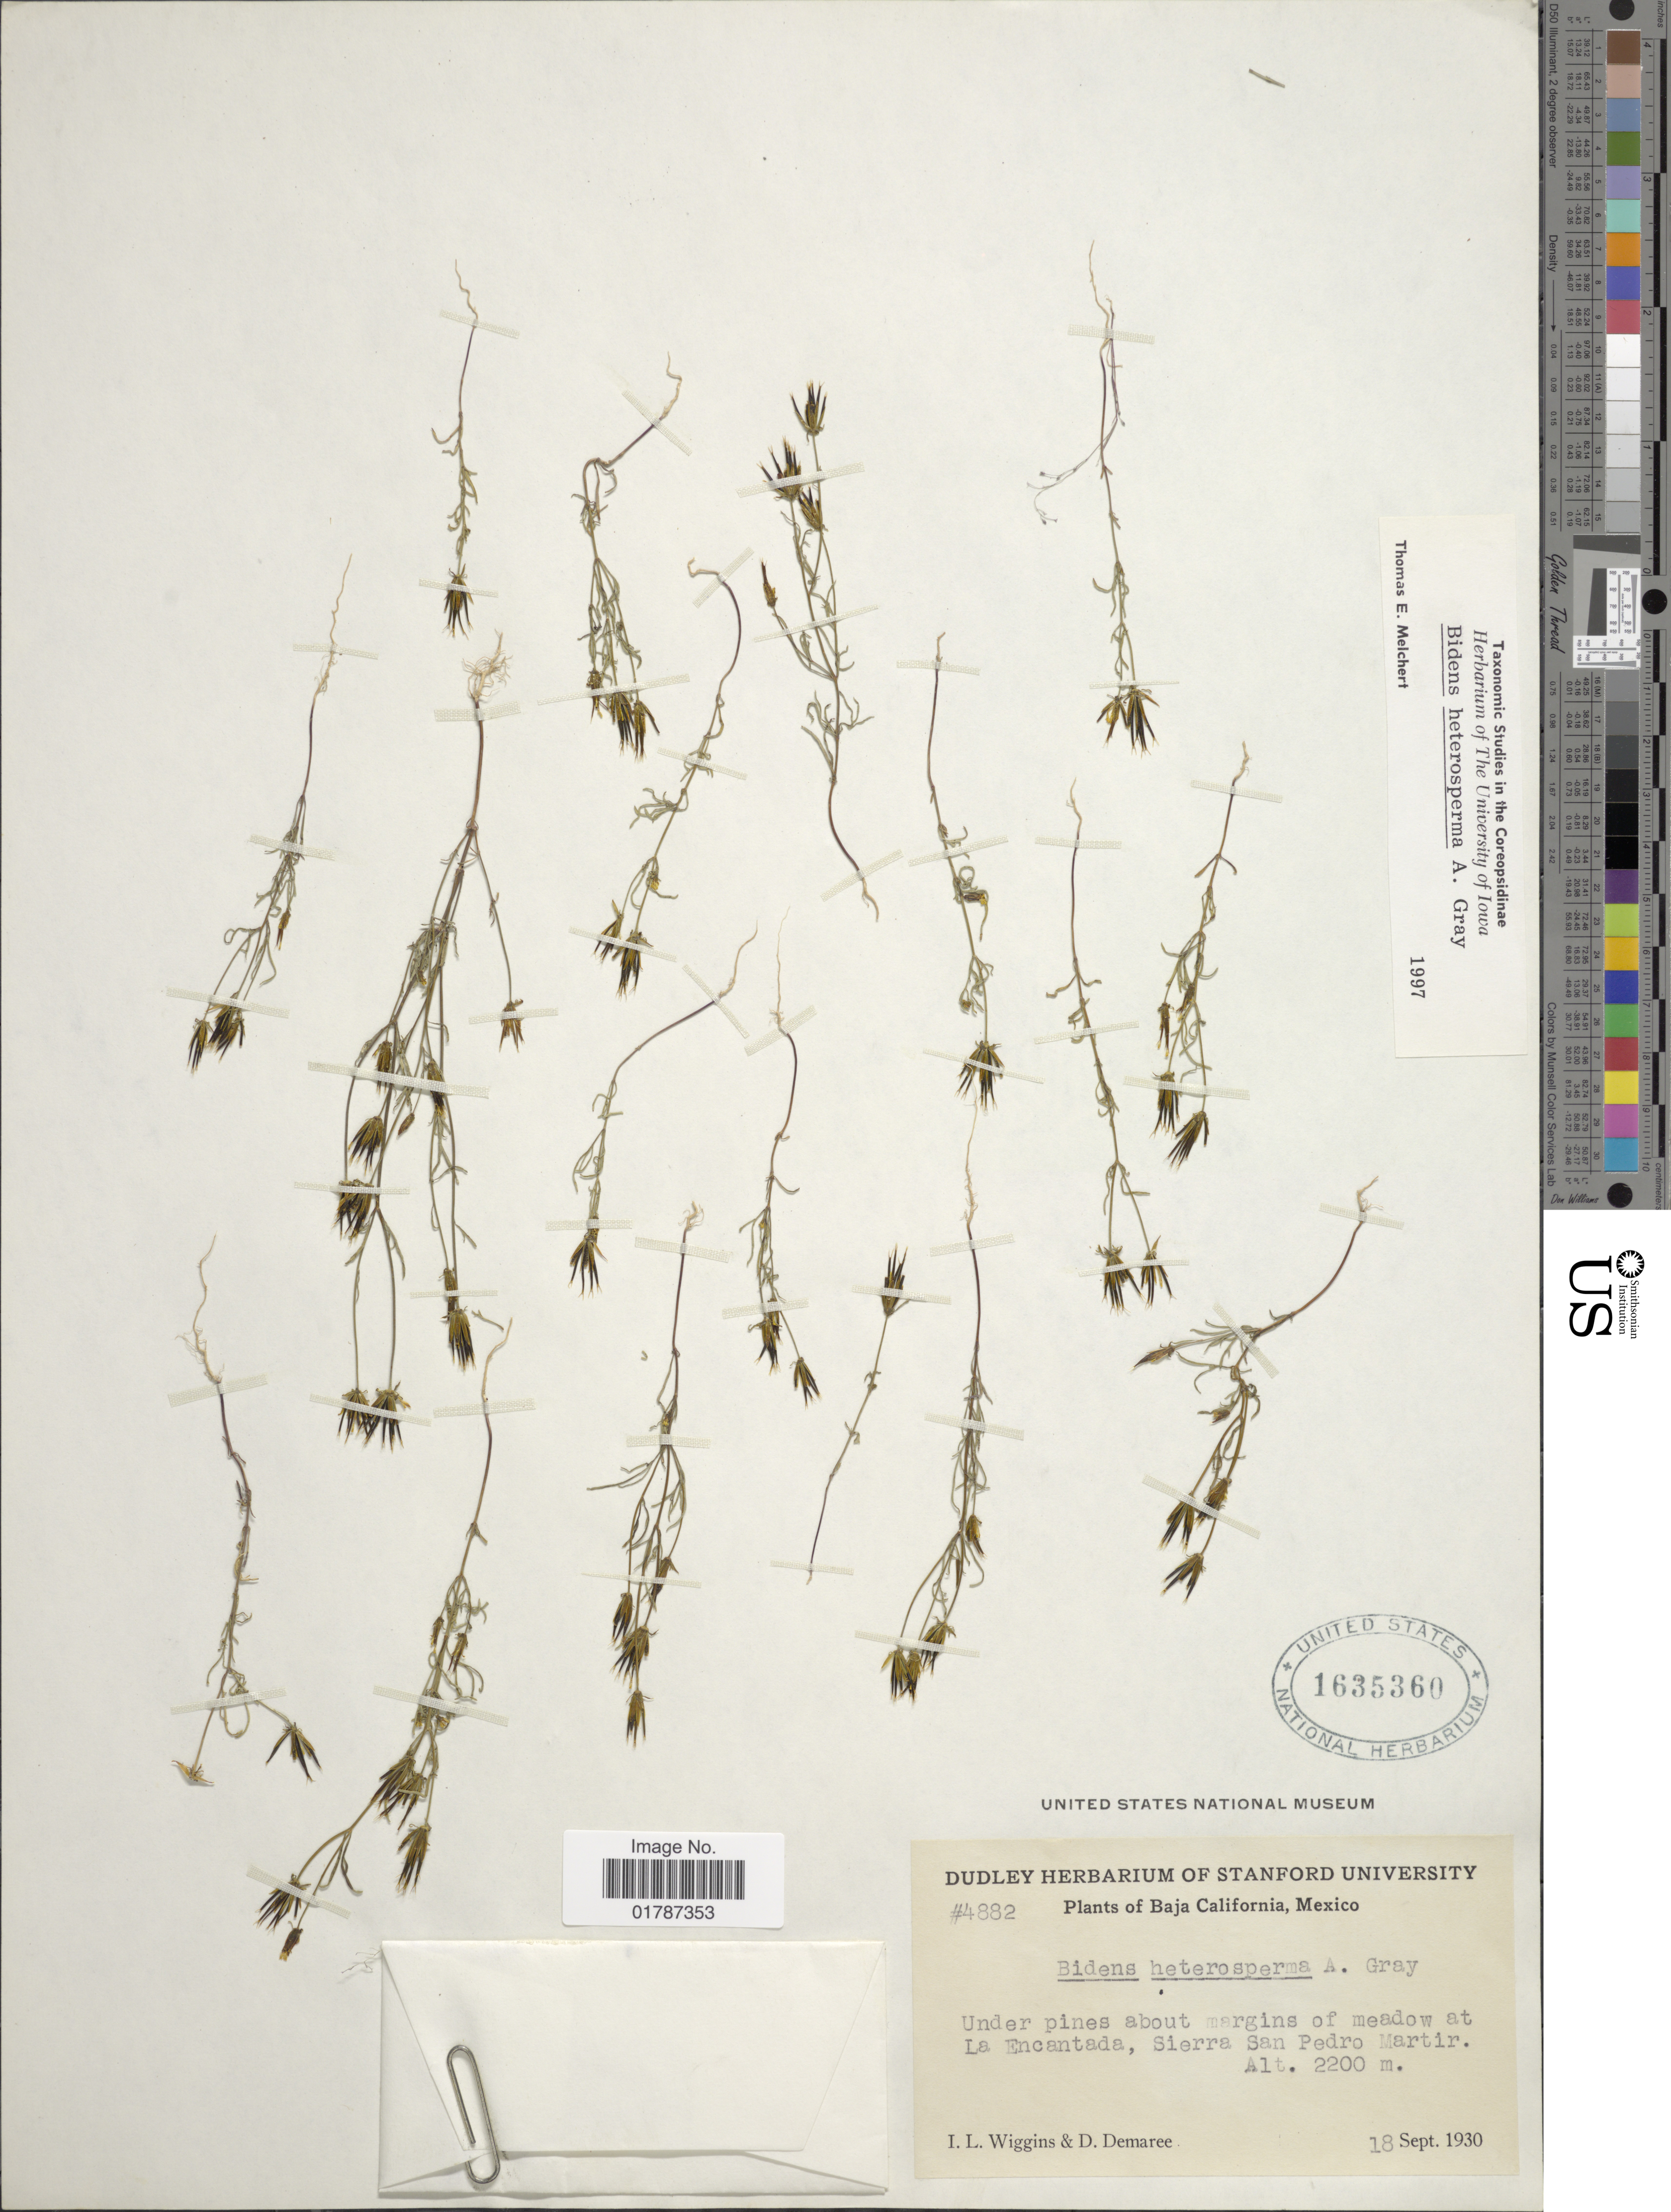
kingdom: Plantae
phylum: Tracheophyta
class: Magnoliopsida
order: Asterales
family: Asteraceae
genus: Bidens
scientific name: Bidens heterosperma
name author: A. Gray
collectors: I. L. Wiggins & D. Demaree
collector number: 4882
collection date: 1930-09-18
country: Mexico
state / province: Baja California Sur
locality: Baja California, Under pines about margins of meadow at La Encantada, Sierra San Pedro Martir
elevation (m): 2200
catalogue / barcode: US 1635360